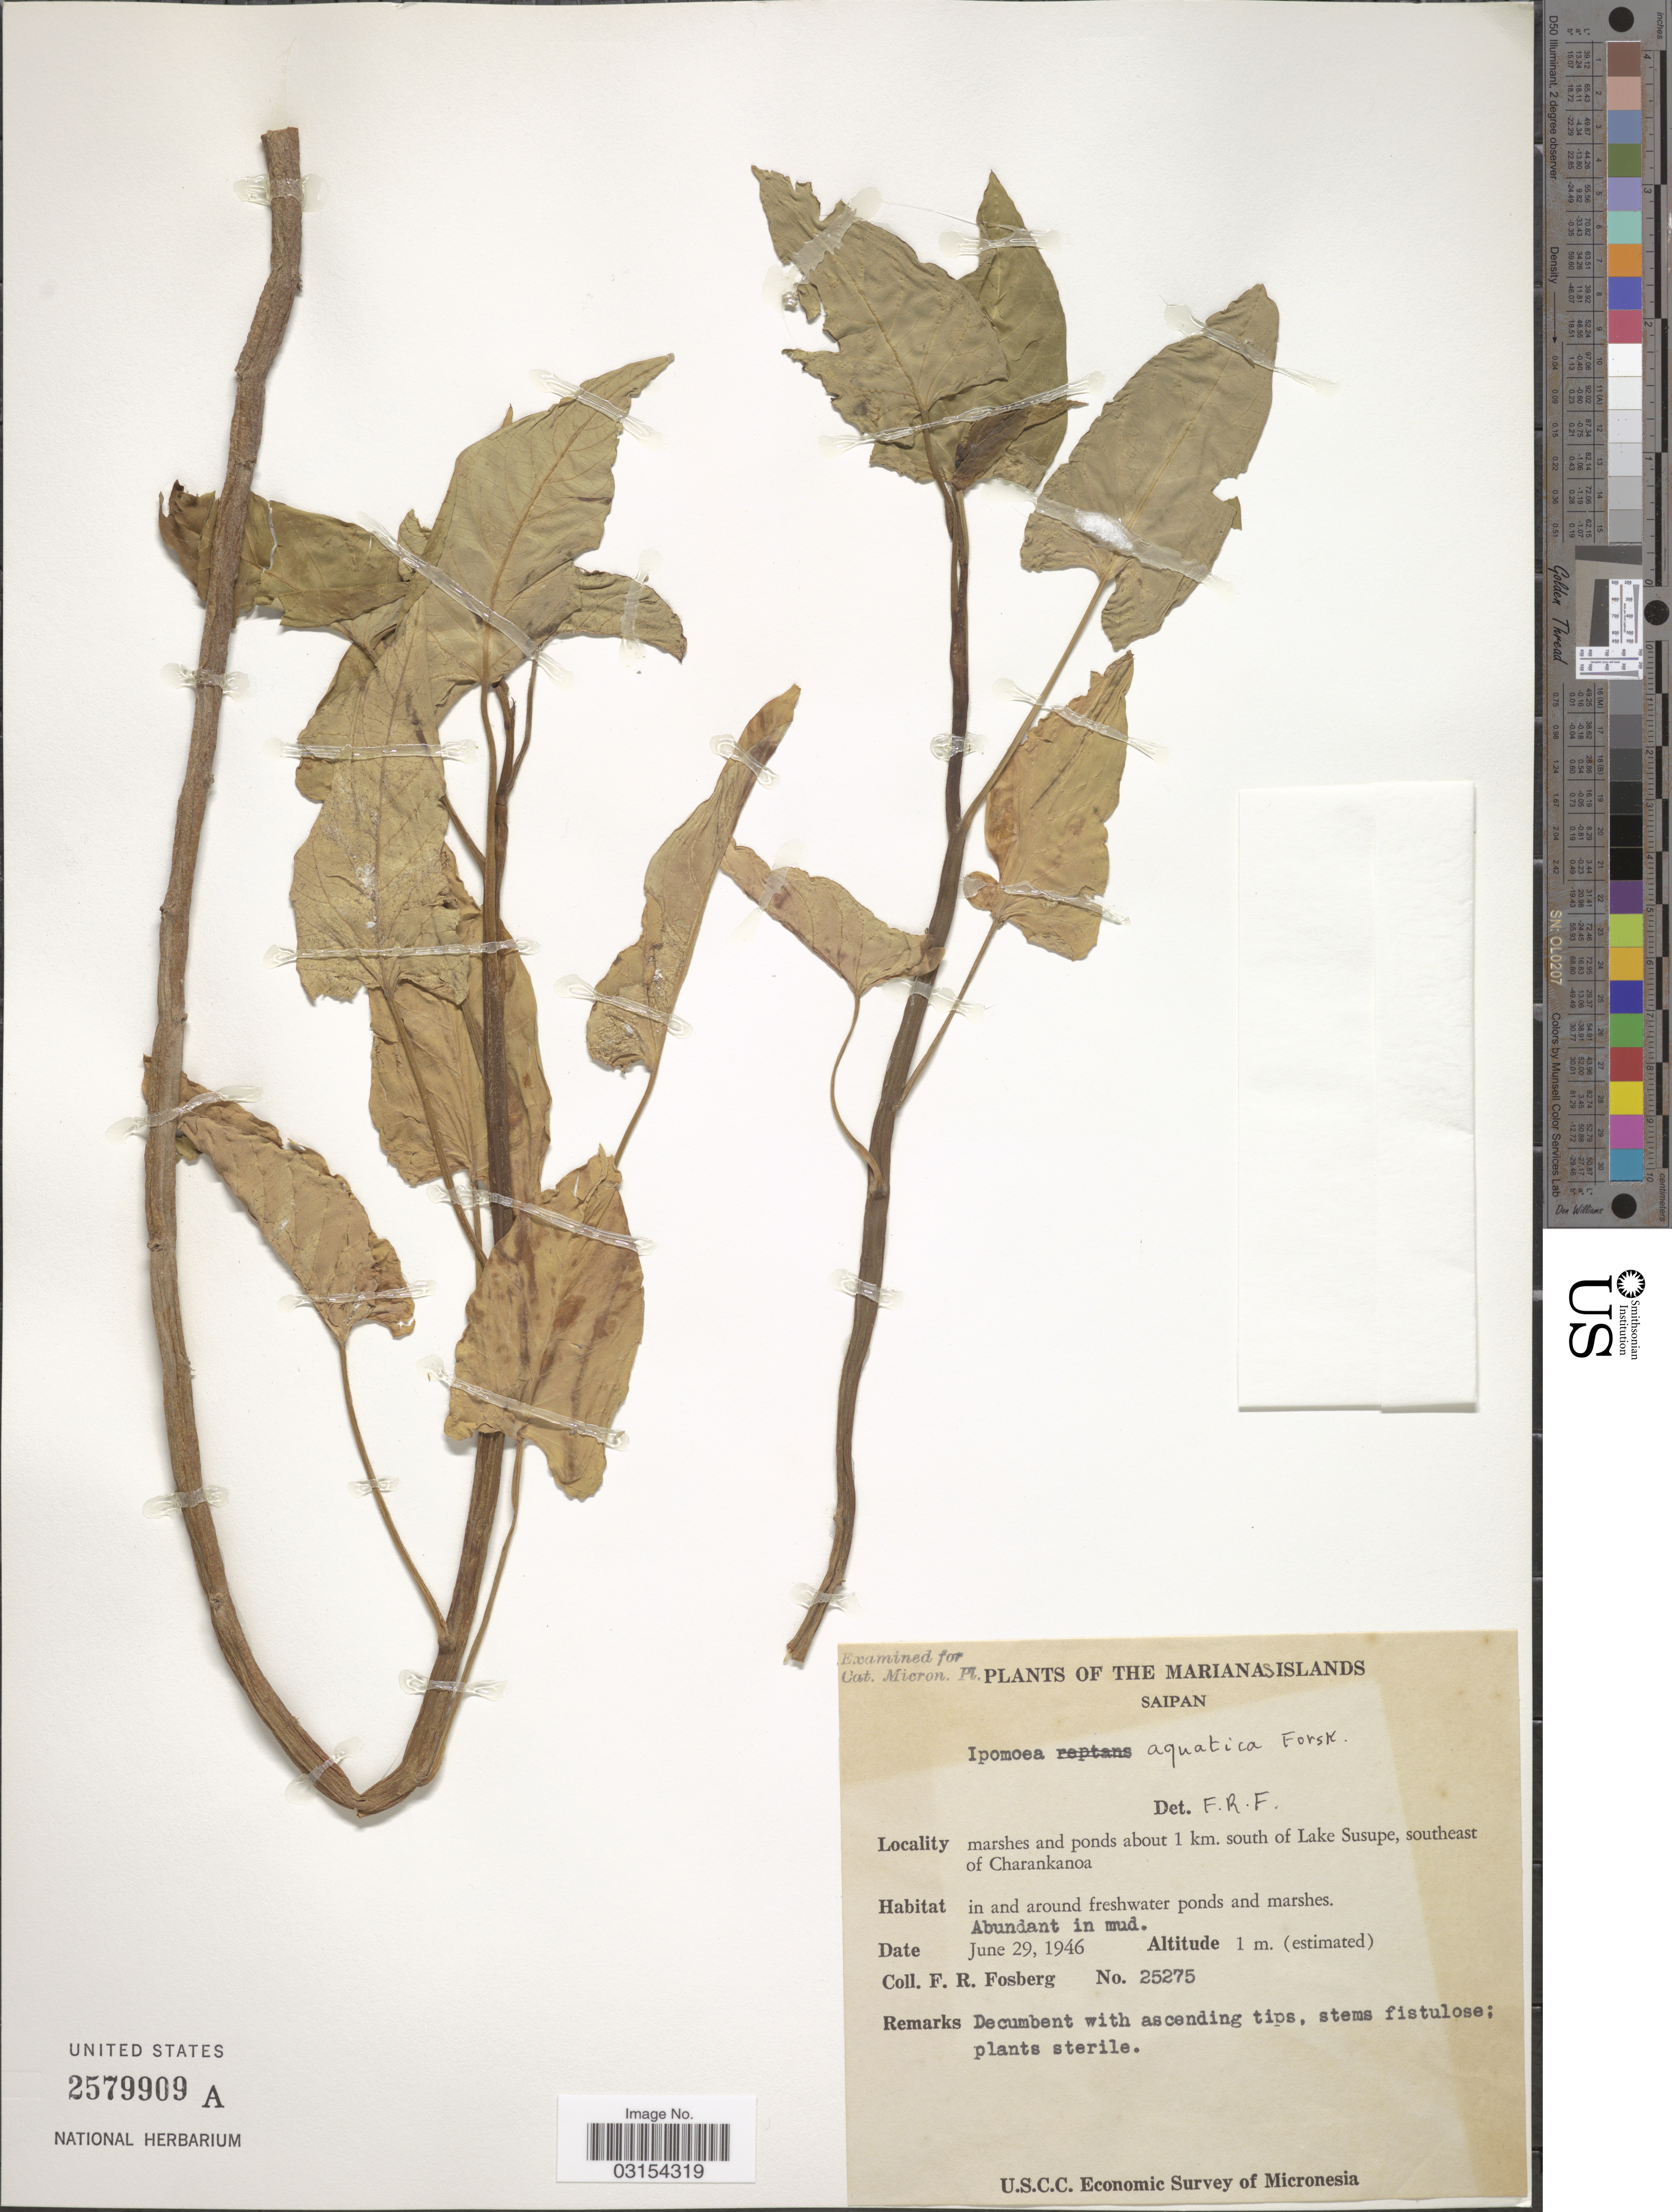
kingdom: Plantae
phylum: Tracheophyta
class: Magnoliopsida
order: Solanales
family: Convolvulaceae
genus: Ipomoea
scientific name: Ipomoea aquatica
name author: Forssk.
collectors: F. R. Fosberg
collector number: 25275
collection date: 1946-06-29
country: Northern Mariana Islands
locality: The Marianas Islands. Saipan. Marshes and ponds about 1 km. south of Lake Susupe, southeast of Charankanoa.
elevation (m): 1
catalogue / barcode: US 2579909A